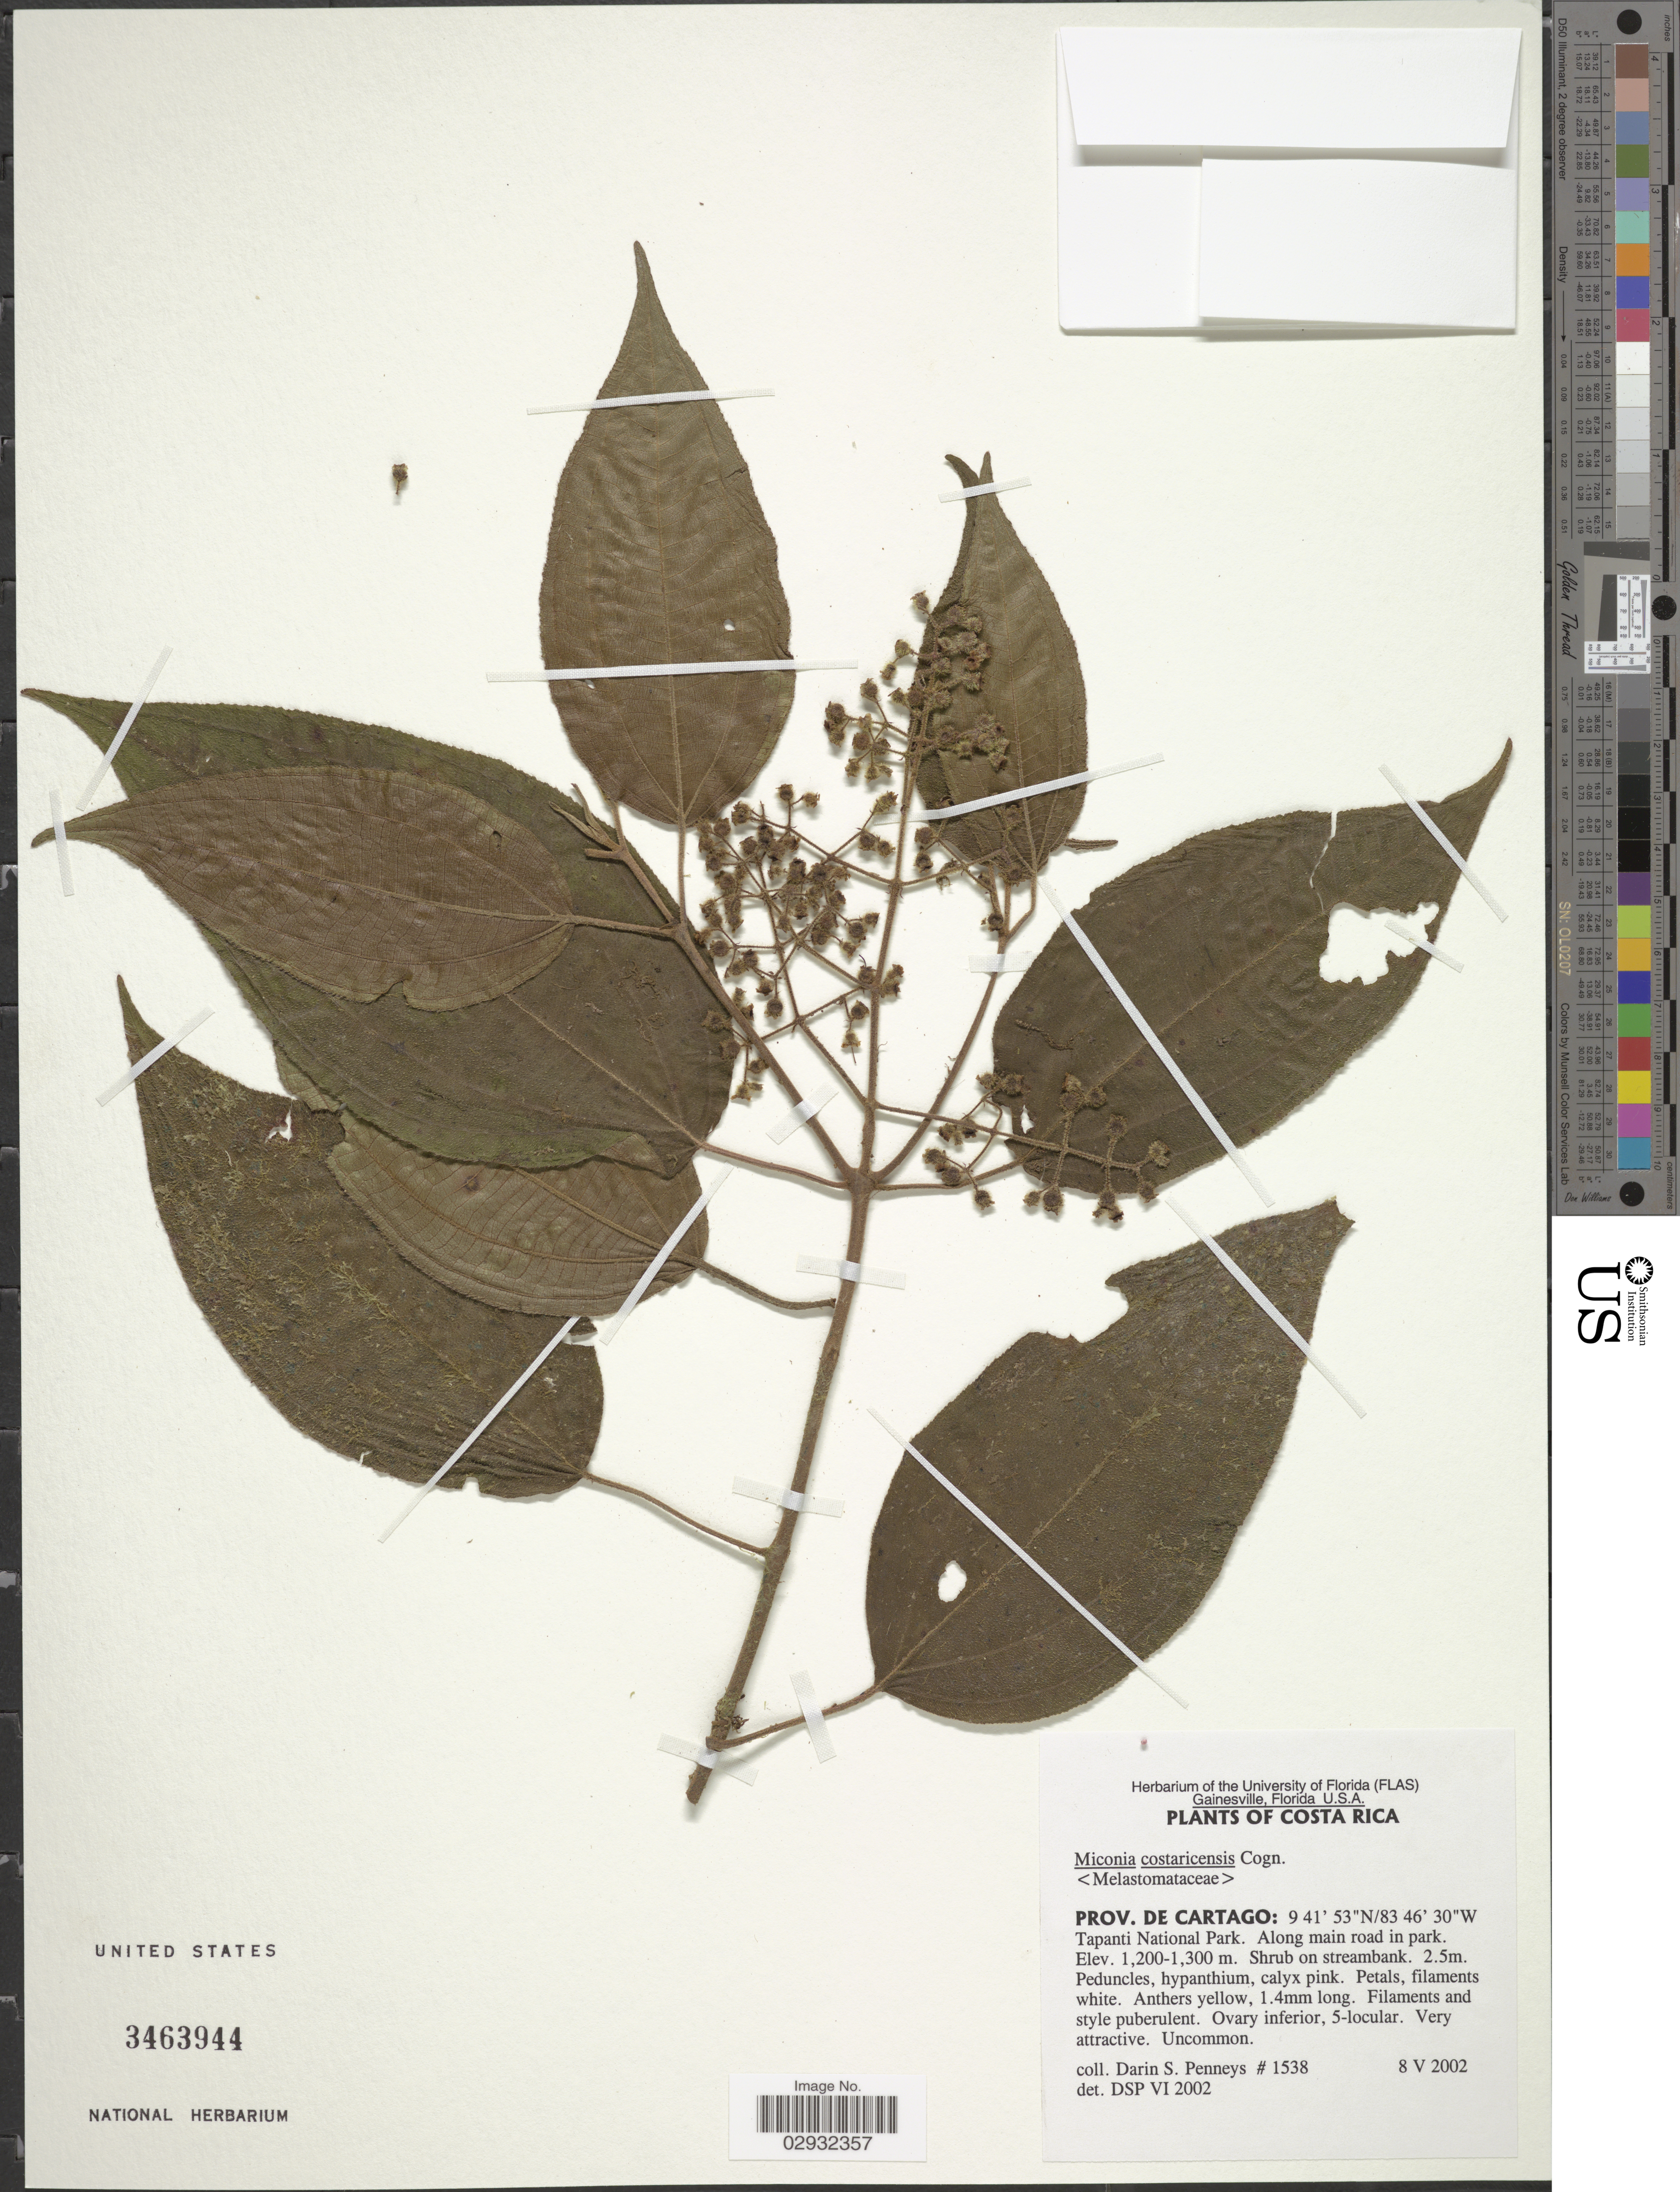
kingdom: Plantae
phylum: Tracheophyta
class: Magnoliopsida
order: Myrtales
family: Melastomataceae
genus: Miconia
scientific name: Miconia costaricensis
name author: Cogn.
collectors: D. S. Penneys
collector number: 1538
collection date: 2002-05-08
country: Costa Rica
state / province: Cartago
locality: Tapanti National Park. Along main road in park.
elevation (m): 1200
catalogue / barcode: US 3463944